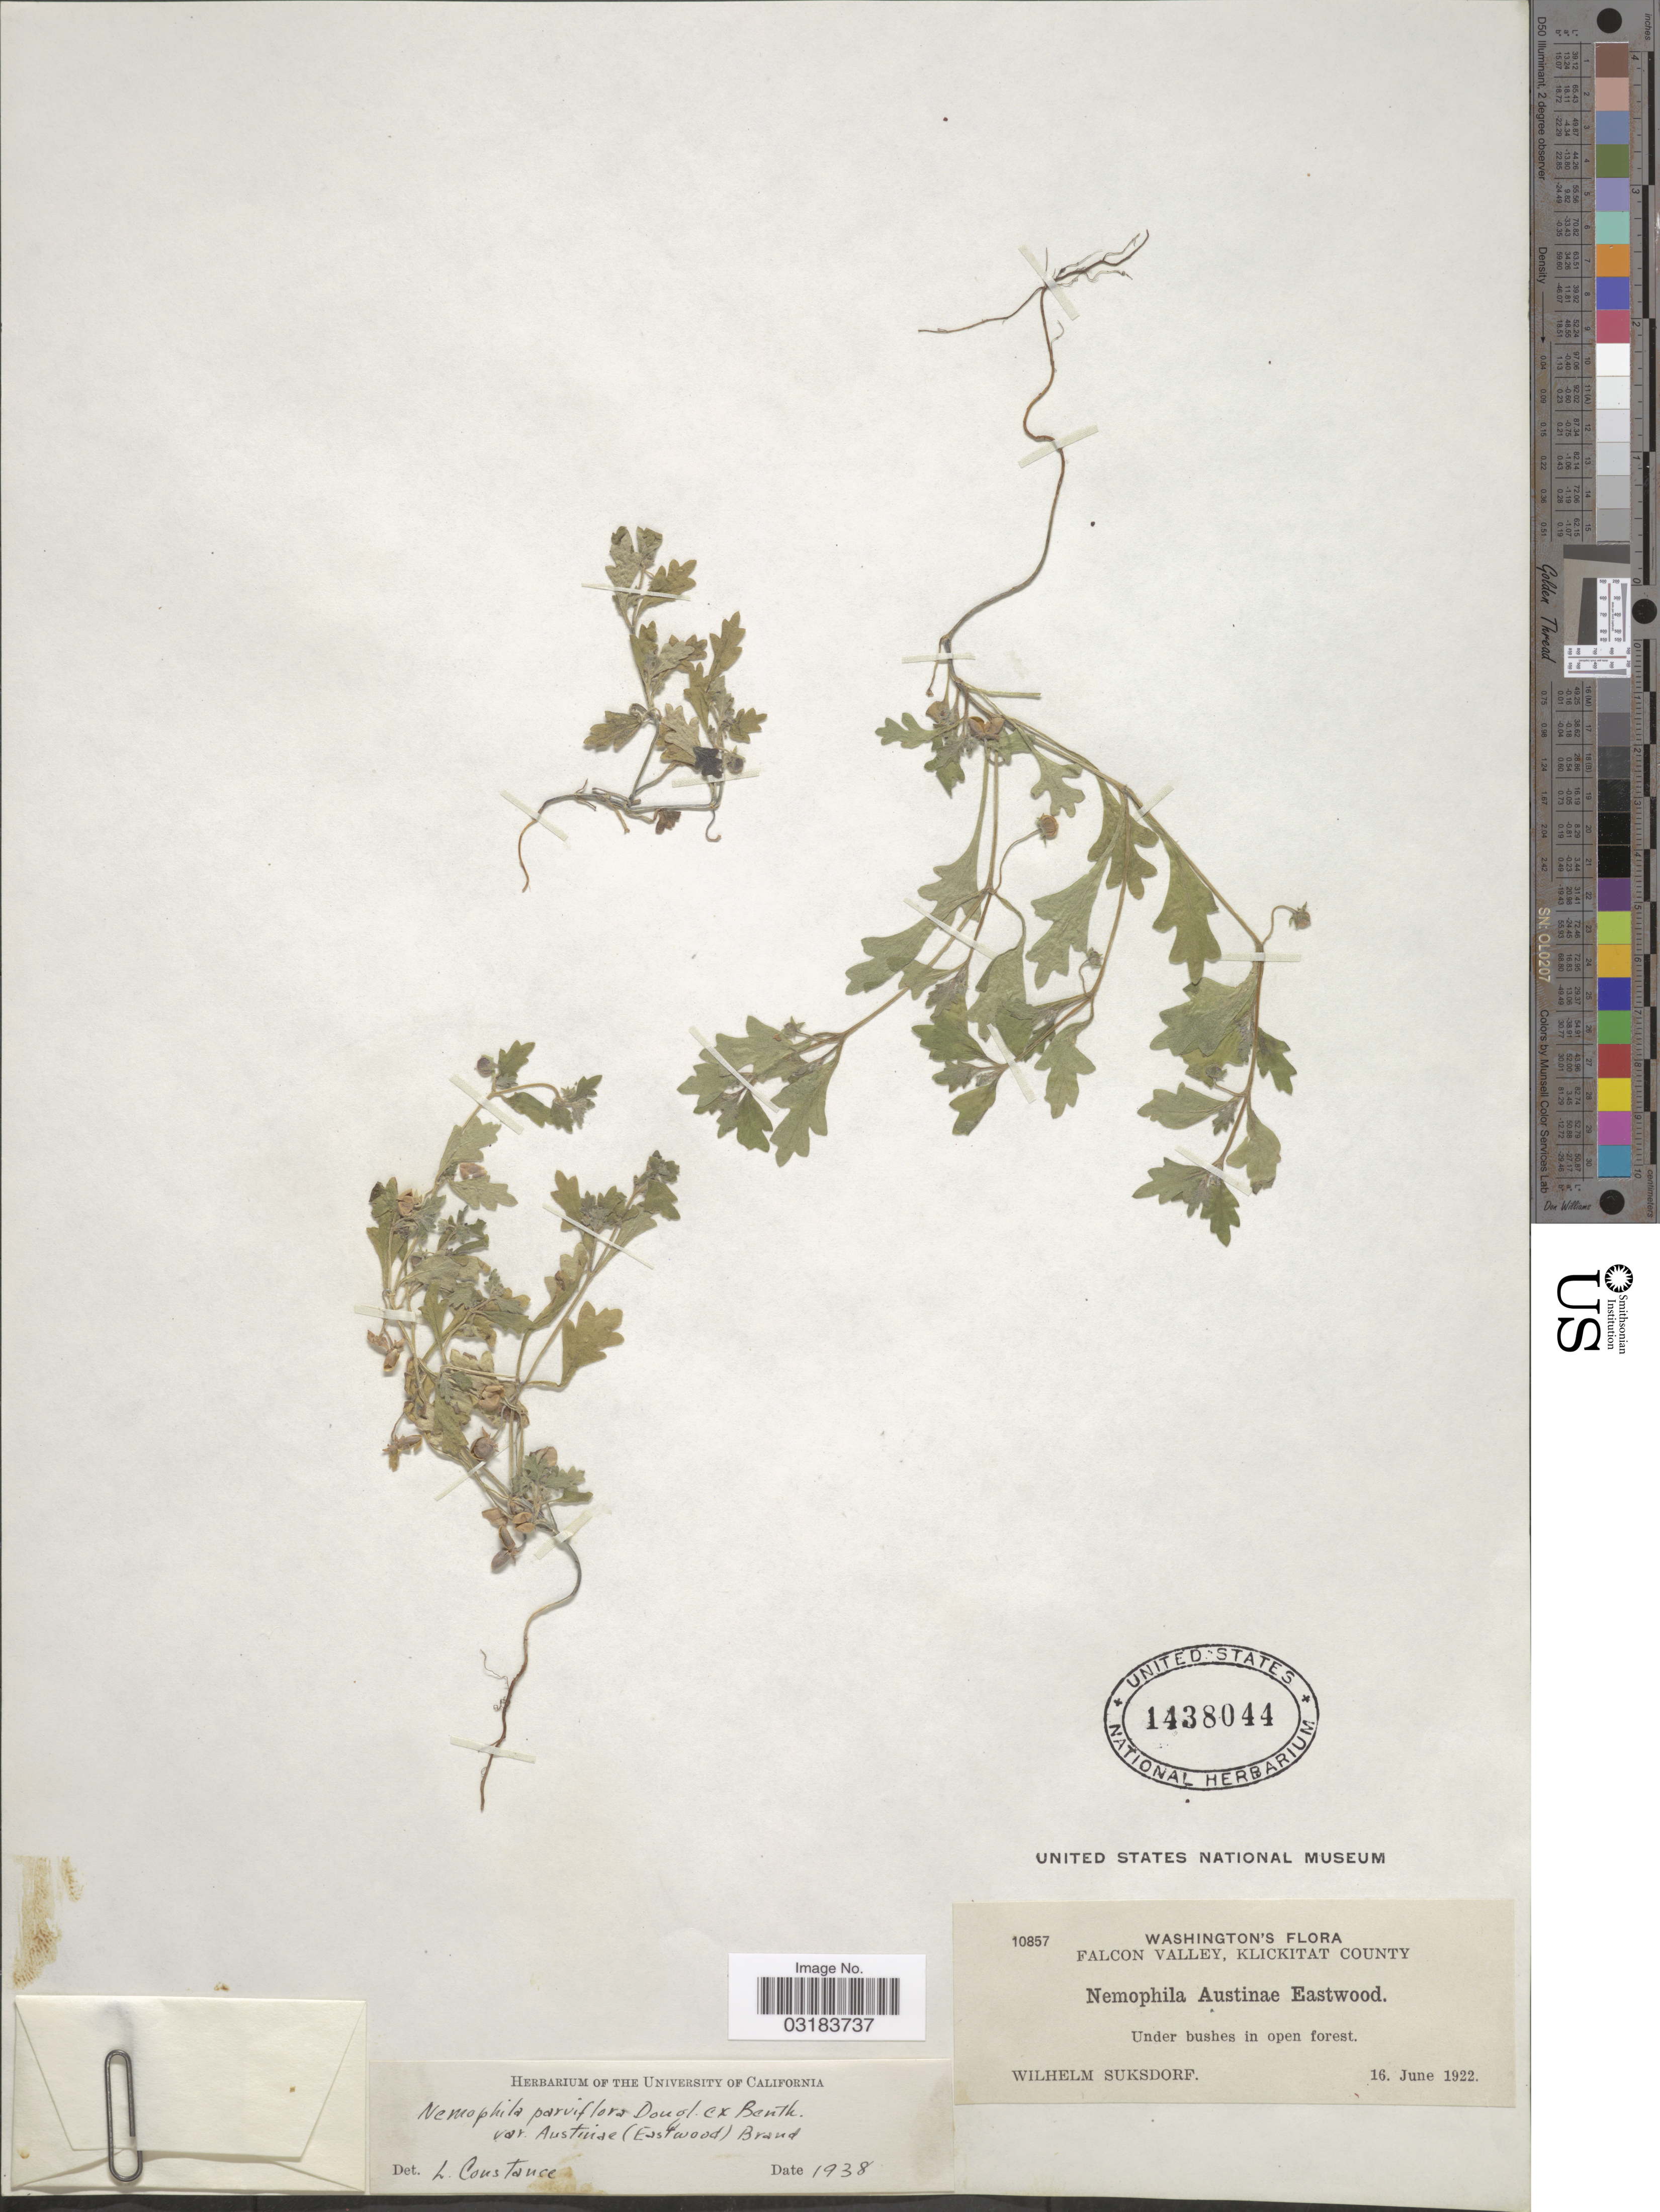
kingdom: Plantae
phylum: Tracheophyta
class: Magnoliopsida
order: Boraginales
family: Hydrophyllaceae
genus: Nemophila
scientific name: Nemophila parviflora var. austiniae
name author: (Eastw.) Brand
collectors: W. N. Suksdorf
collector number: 10857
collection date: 1922-06-16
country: United States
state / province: Washington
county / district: Klickitat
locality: Falcon Valley, Klickitat County.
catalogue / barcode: US 1438044